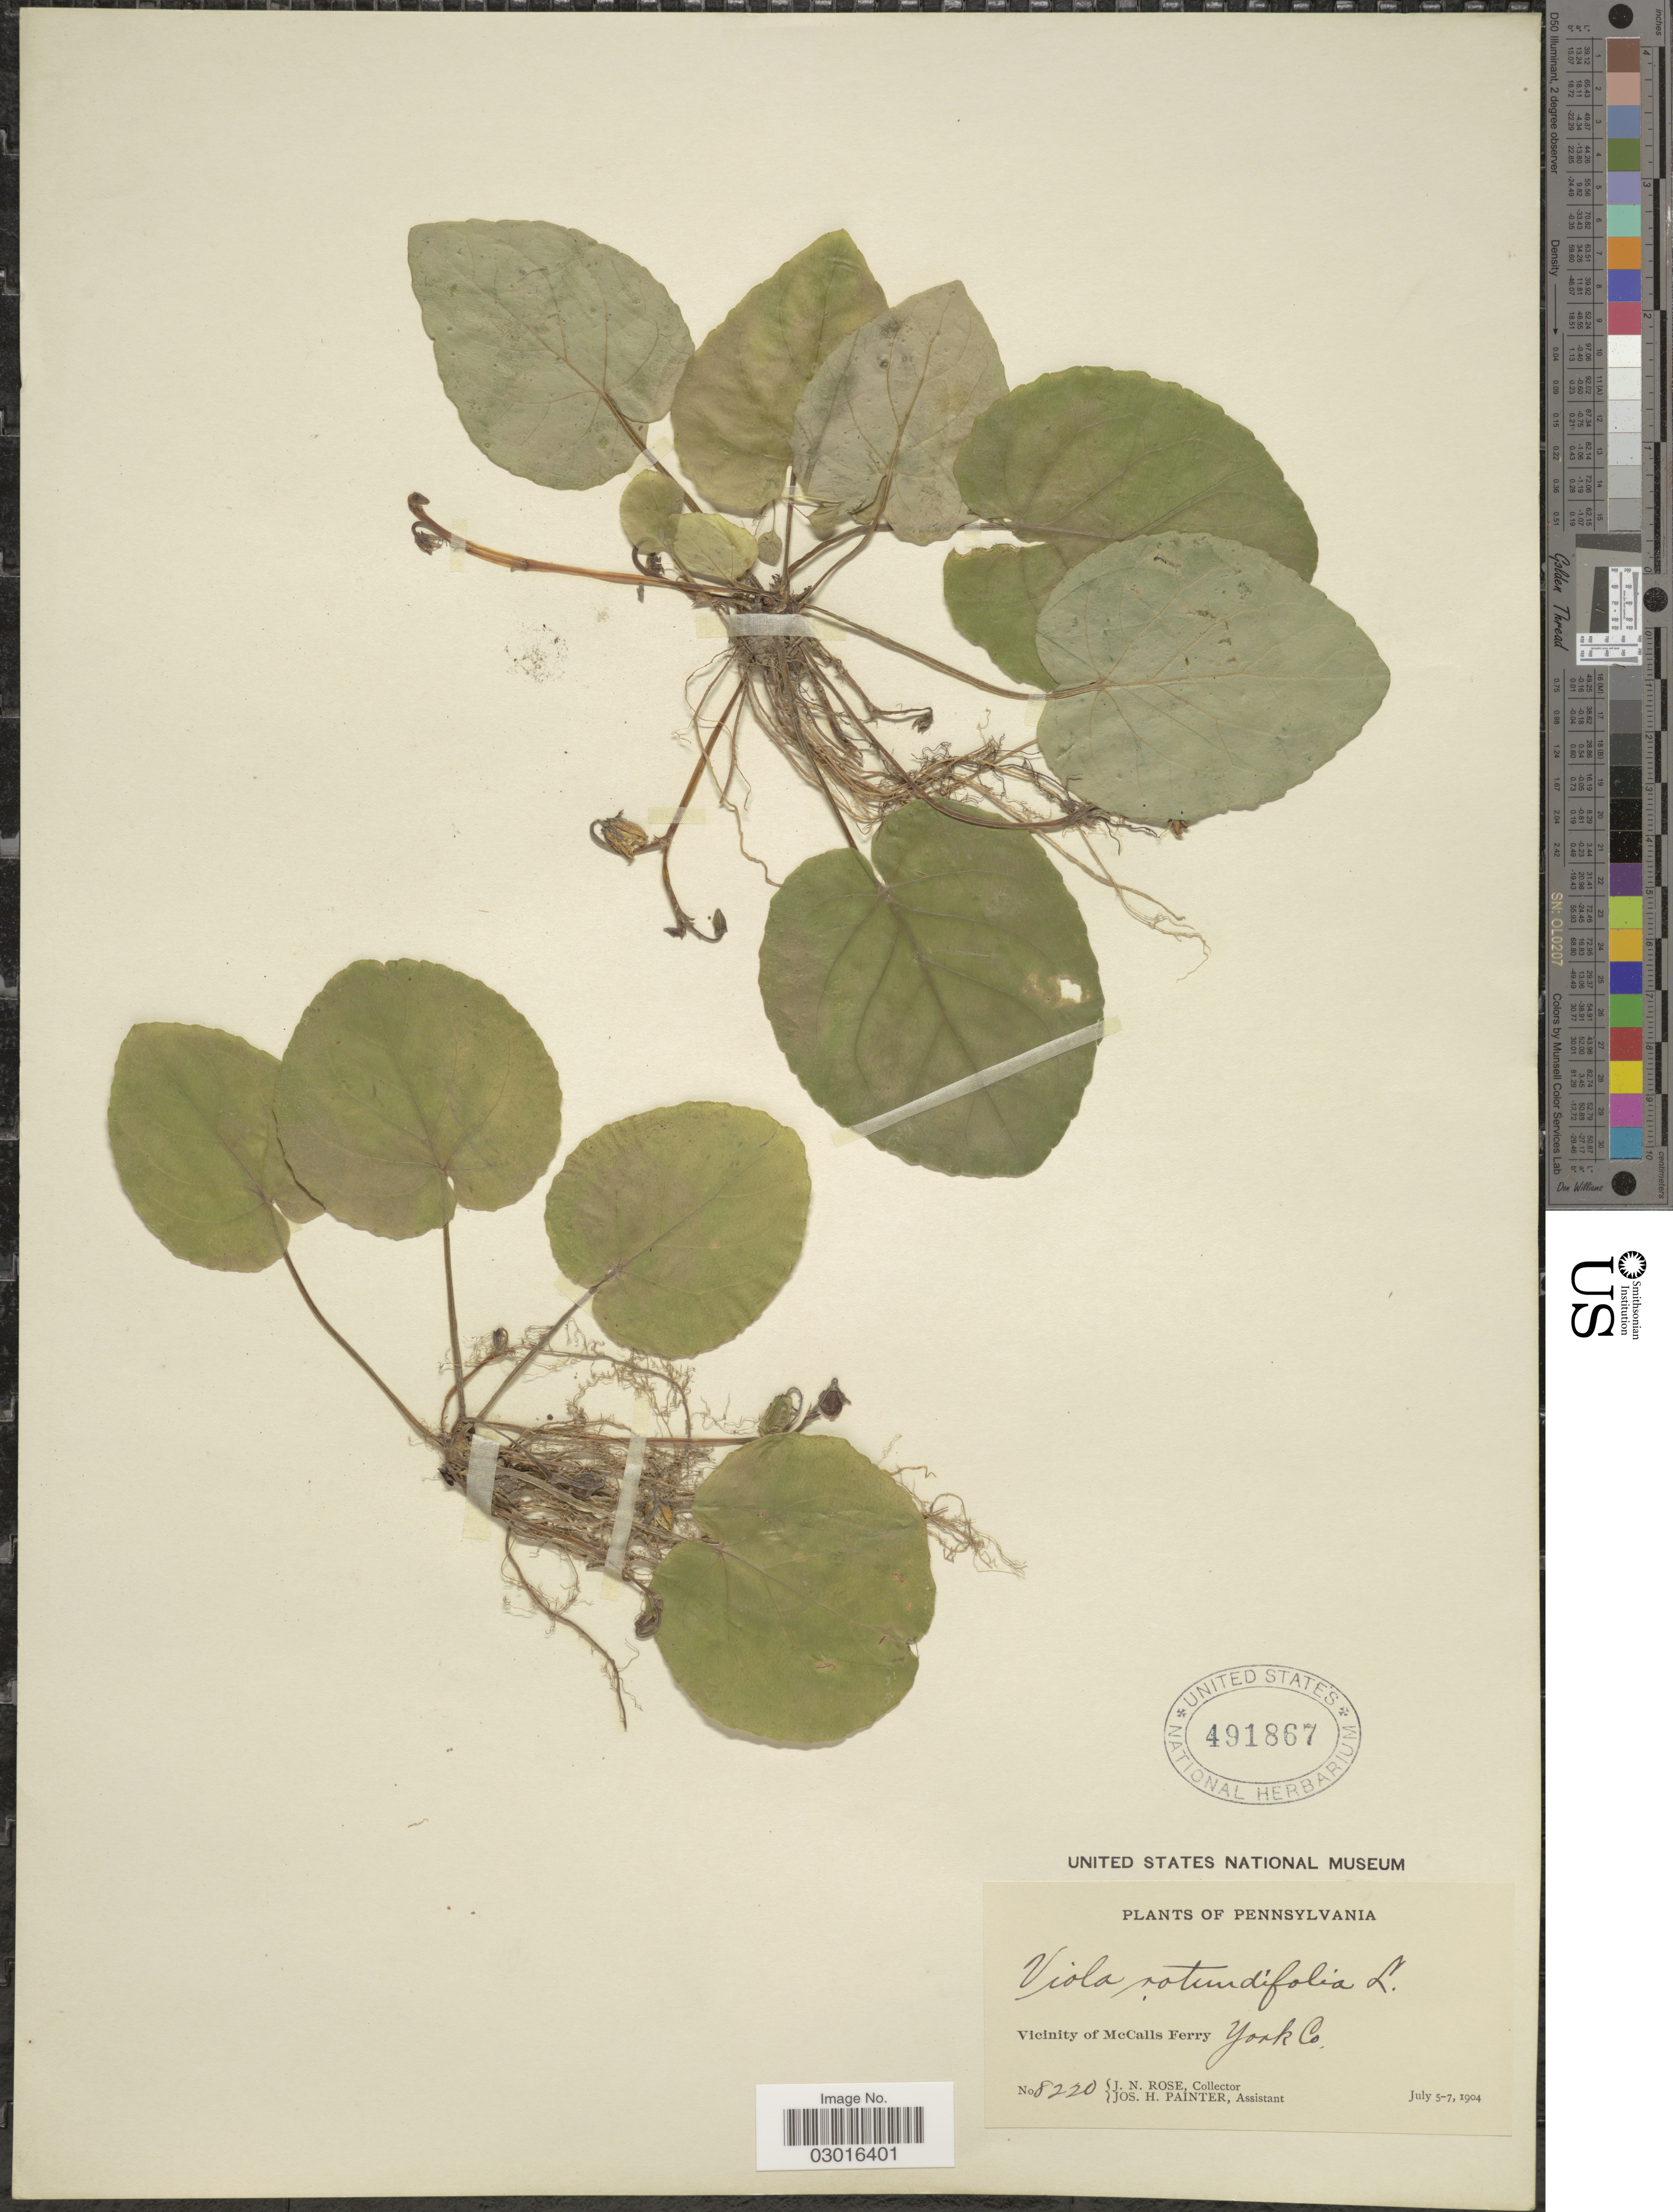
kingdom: Plantae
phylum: Tracheophyta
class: Magnoliopsida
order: Malpighiales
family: Violaceae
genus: Viola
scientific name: Viola rotundifolia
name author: Michx.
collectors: J. N. Rose & J. H. Painter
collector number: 8220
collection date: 1904-07-05/1904-07-07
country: United States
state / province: Pennsylvania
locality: Vicinity of McCalls Ferry. York Co.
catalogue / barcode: US 491867